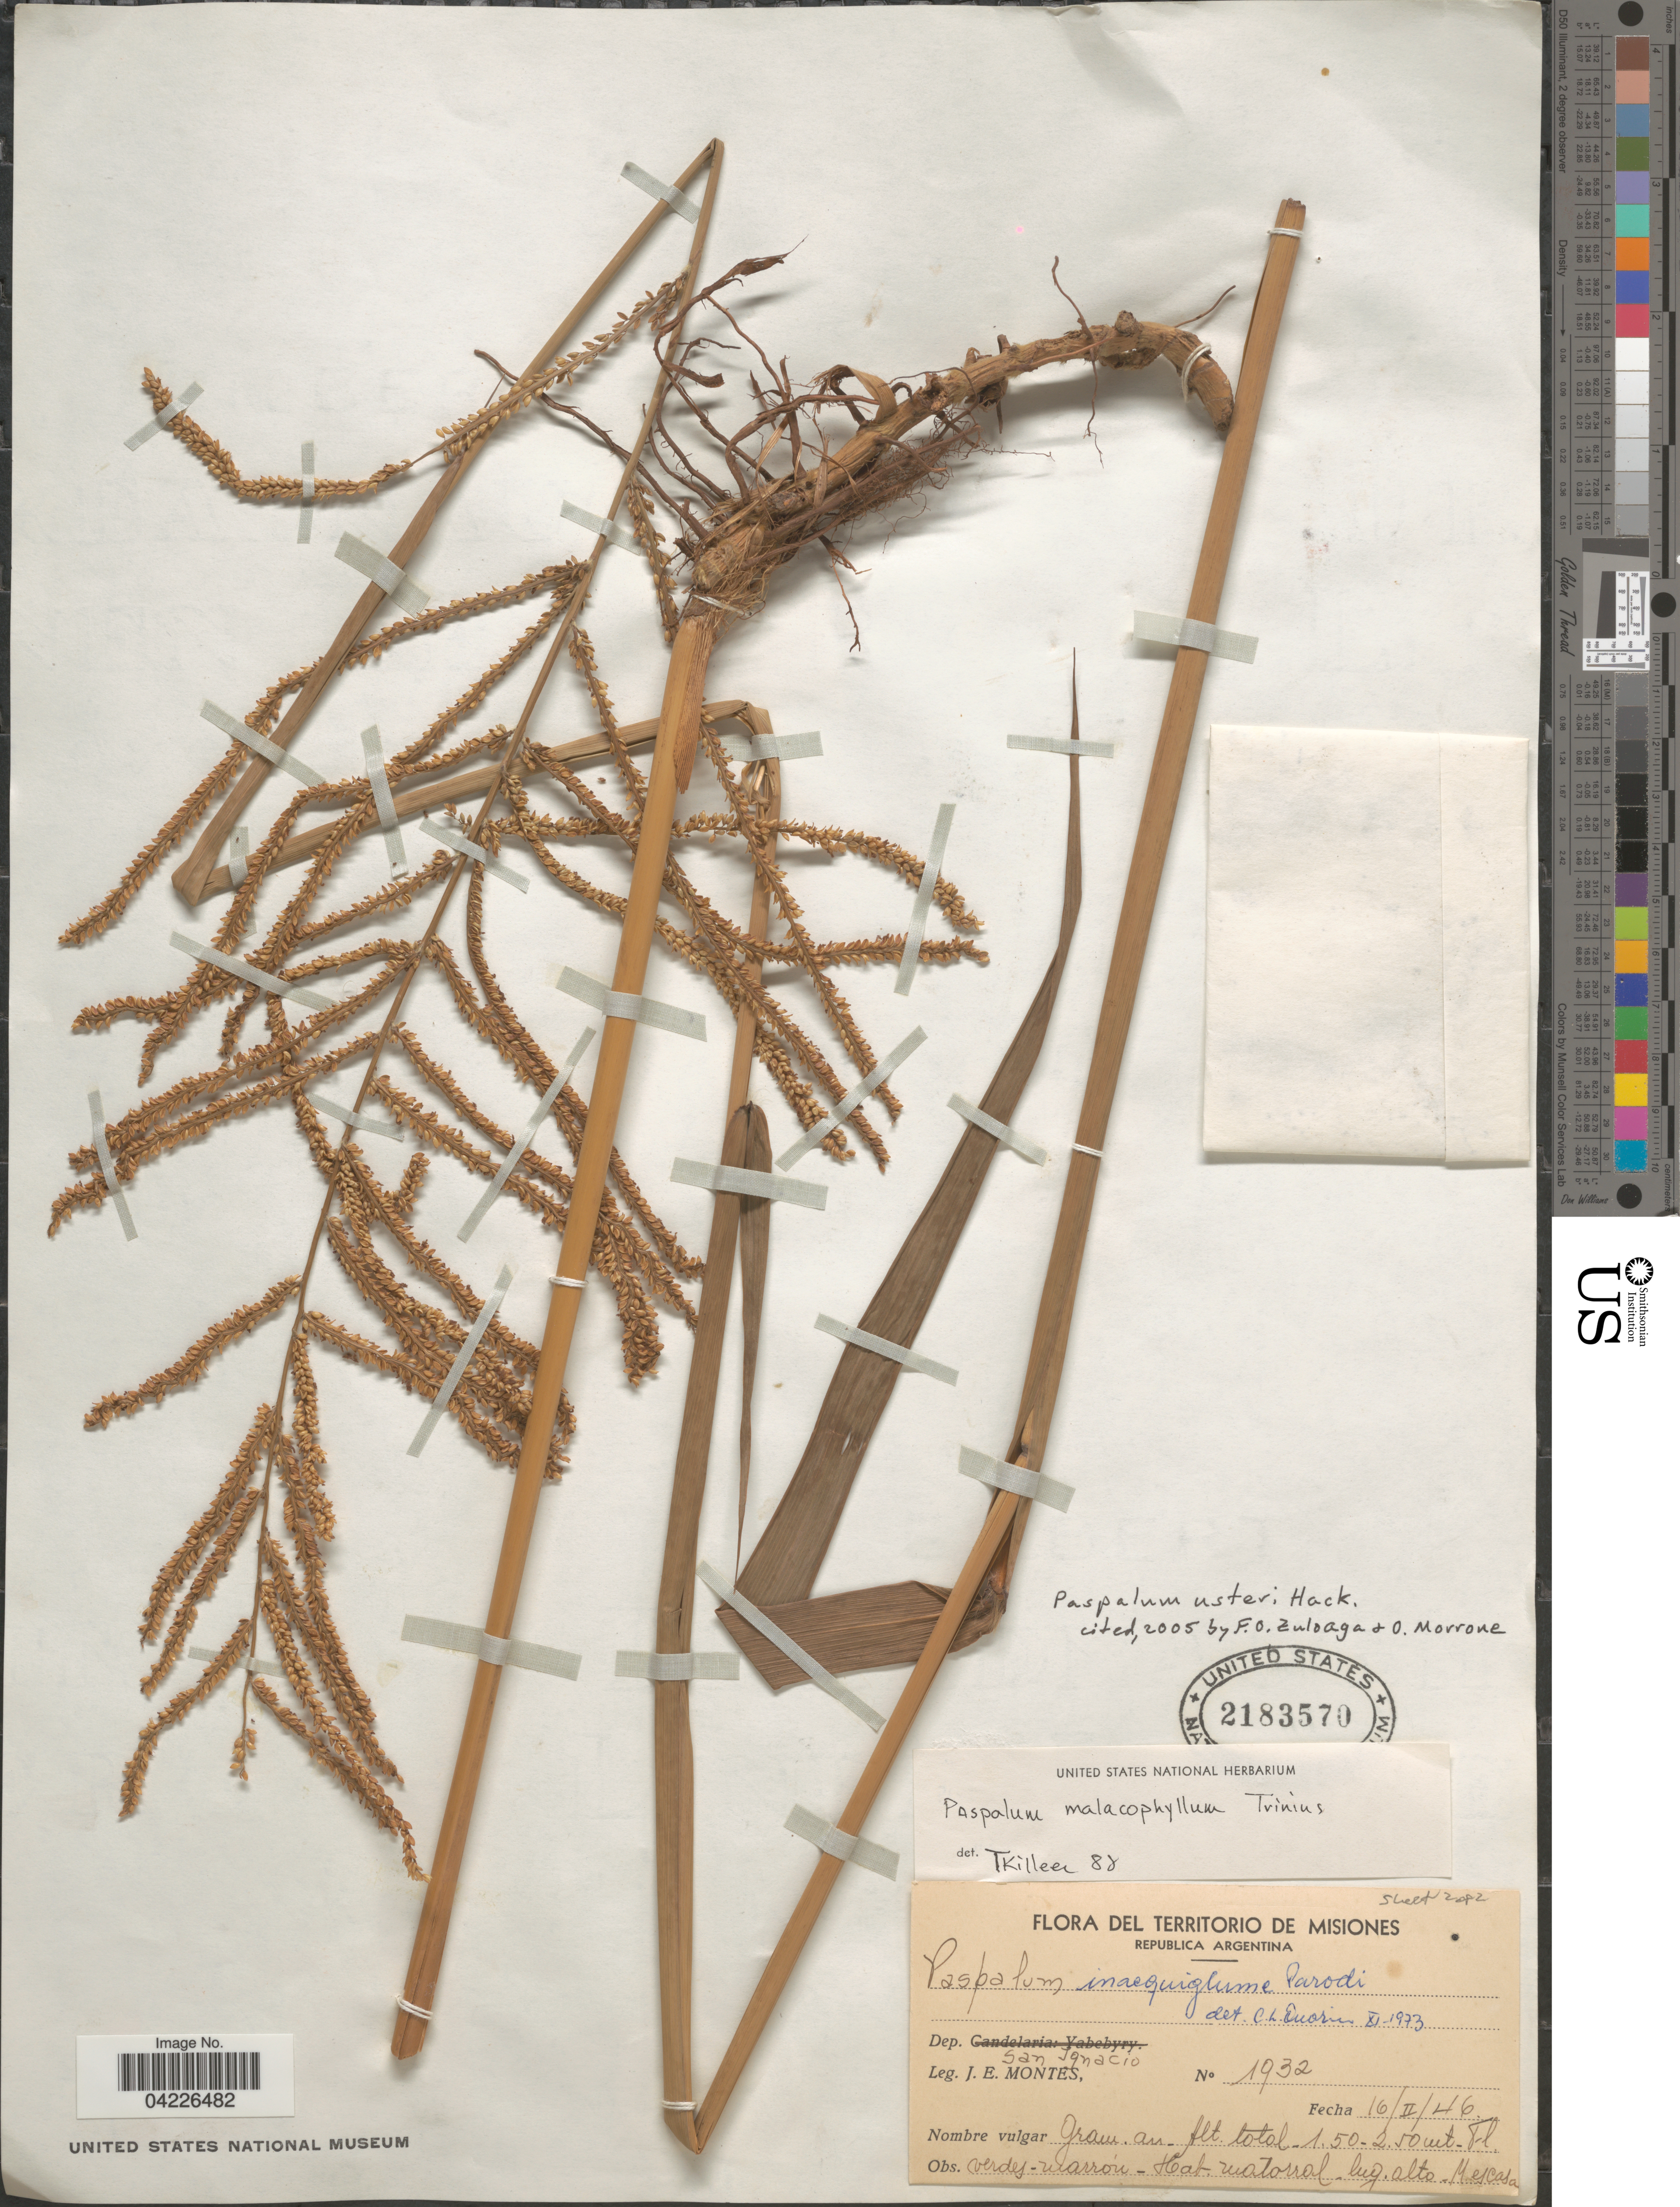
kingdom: Plantae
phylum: Tracheophyta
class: Liliopsida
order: Poales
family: Poaceae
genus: Paspalum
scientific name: Paspalum usteri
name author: Hack.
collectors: J. E. Montes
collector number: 1932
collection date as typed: Transcribed d/m/y: 16/2/46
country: Argentina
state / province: Misiones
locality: Republica Argentina. Dep. San Ignacio.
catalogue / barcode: US 2183570